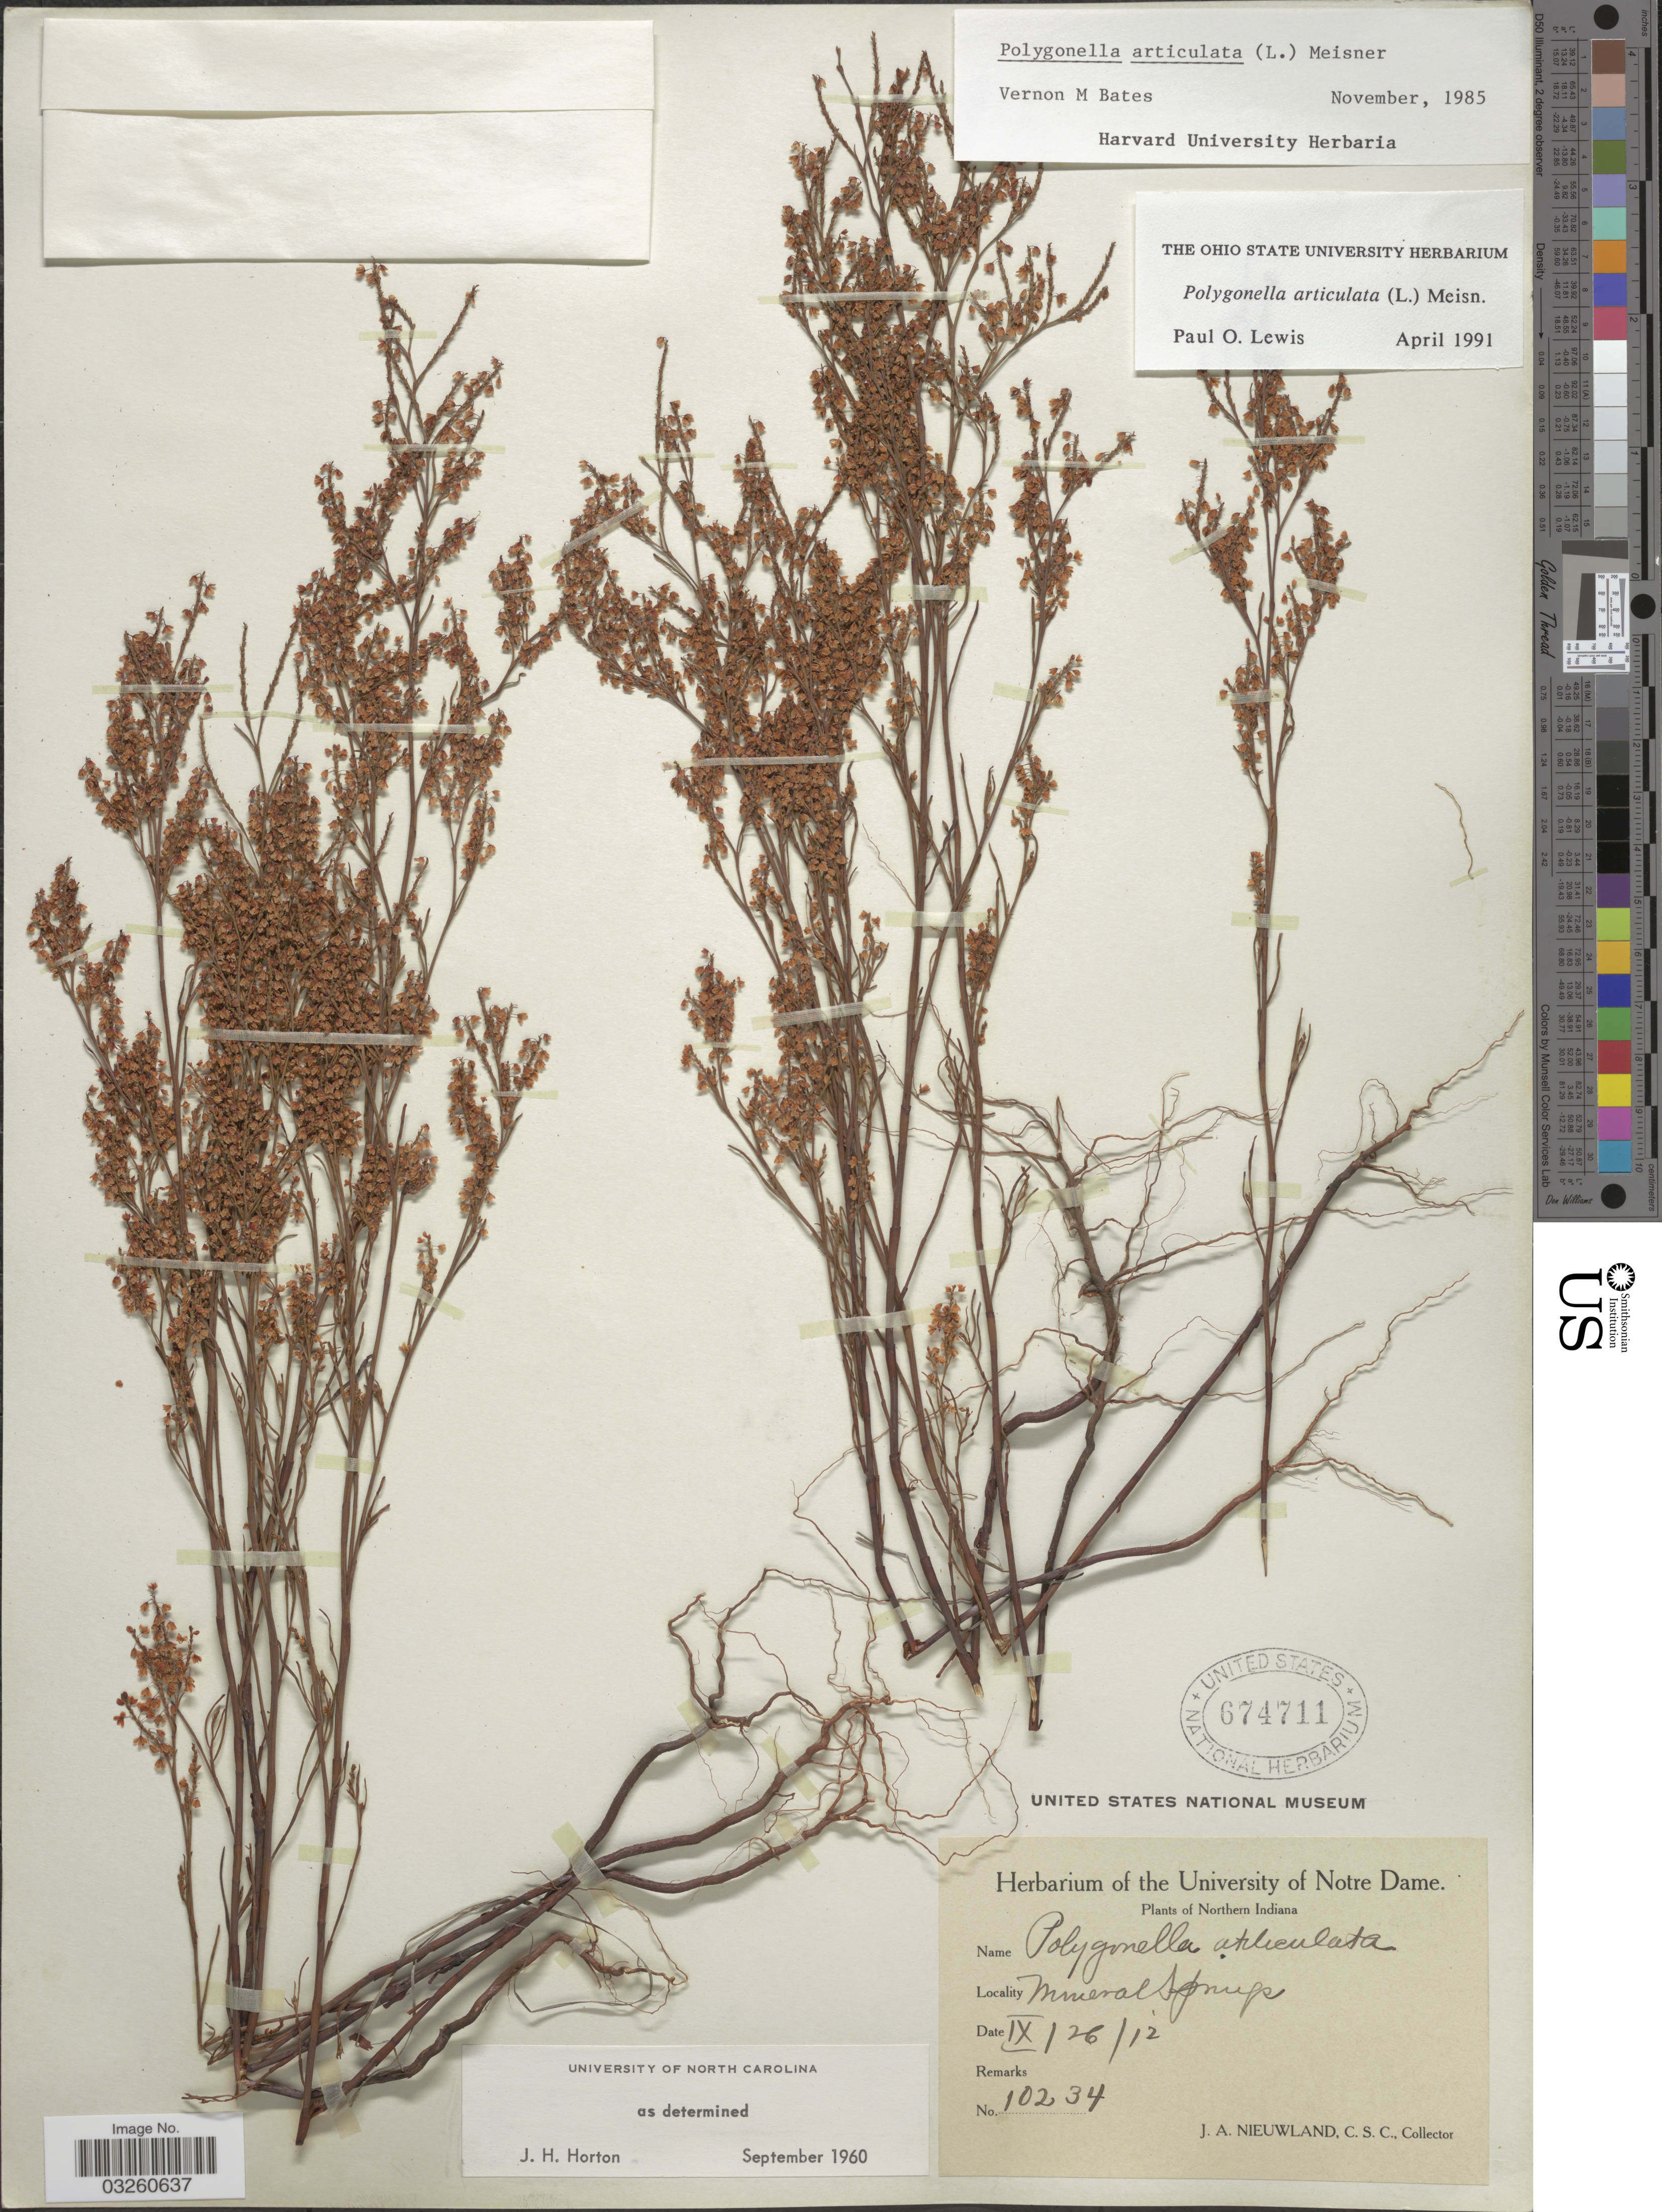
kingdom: Plantae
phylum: Tracheophyta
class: Magnoliopsida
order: Caryophyllales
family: Polygonaceae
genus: Polygonella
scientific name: Polygonella articulata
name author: (L.) Meisn.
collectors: J. A. Nieuwland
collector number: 10234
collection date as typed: Transcribed d/m/y: 26/9/12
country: United States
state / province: Indiana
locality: Northern Indiana. Mineral Springs.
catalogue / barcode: US 674711